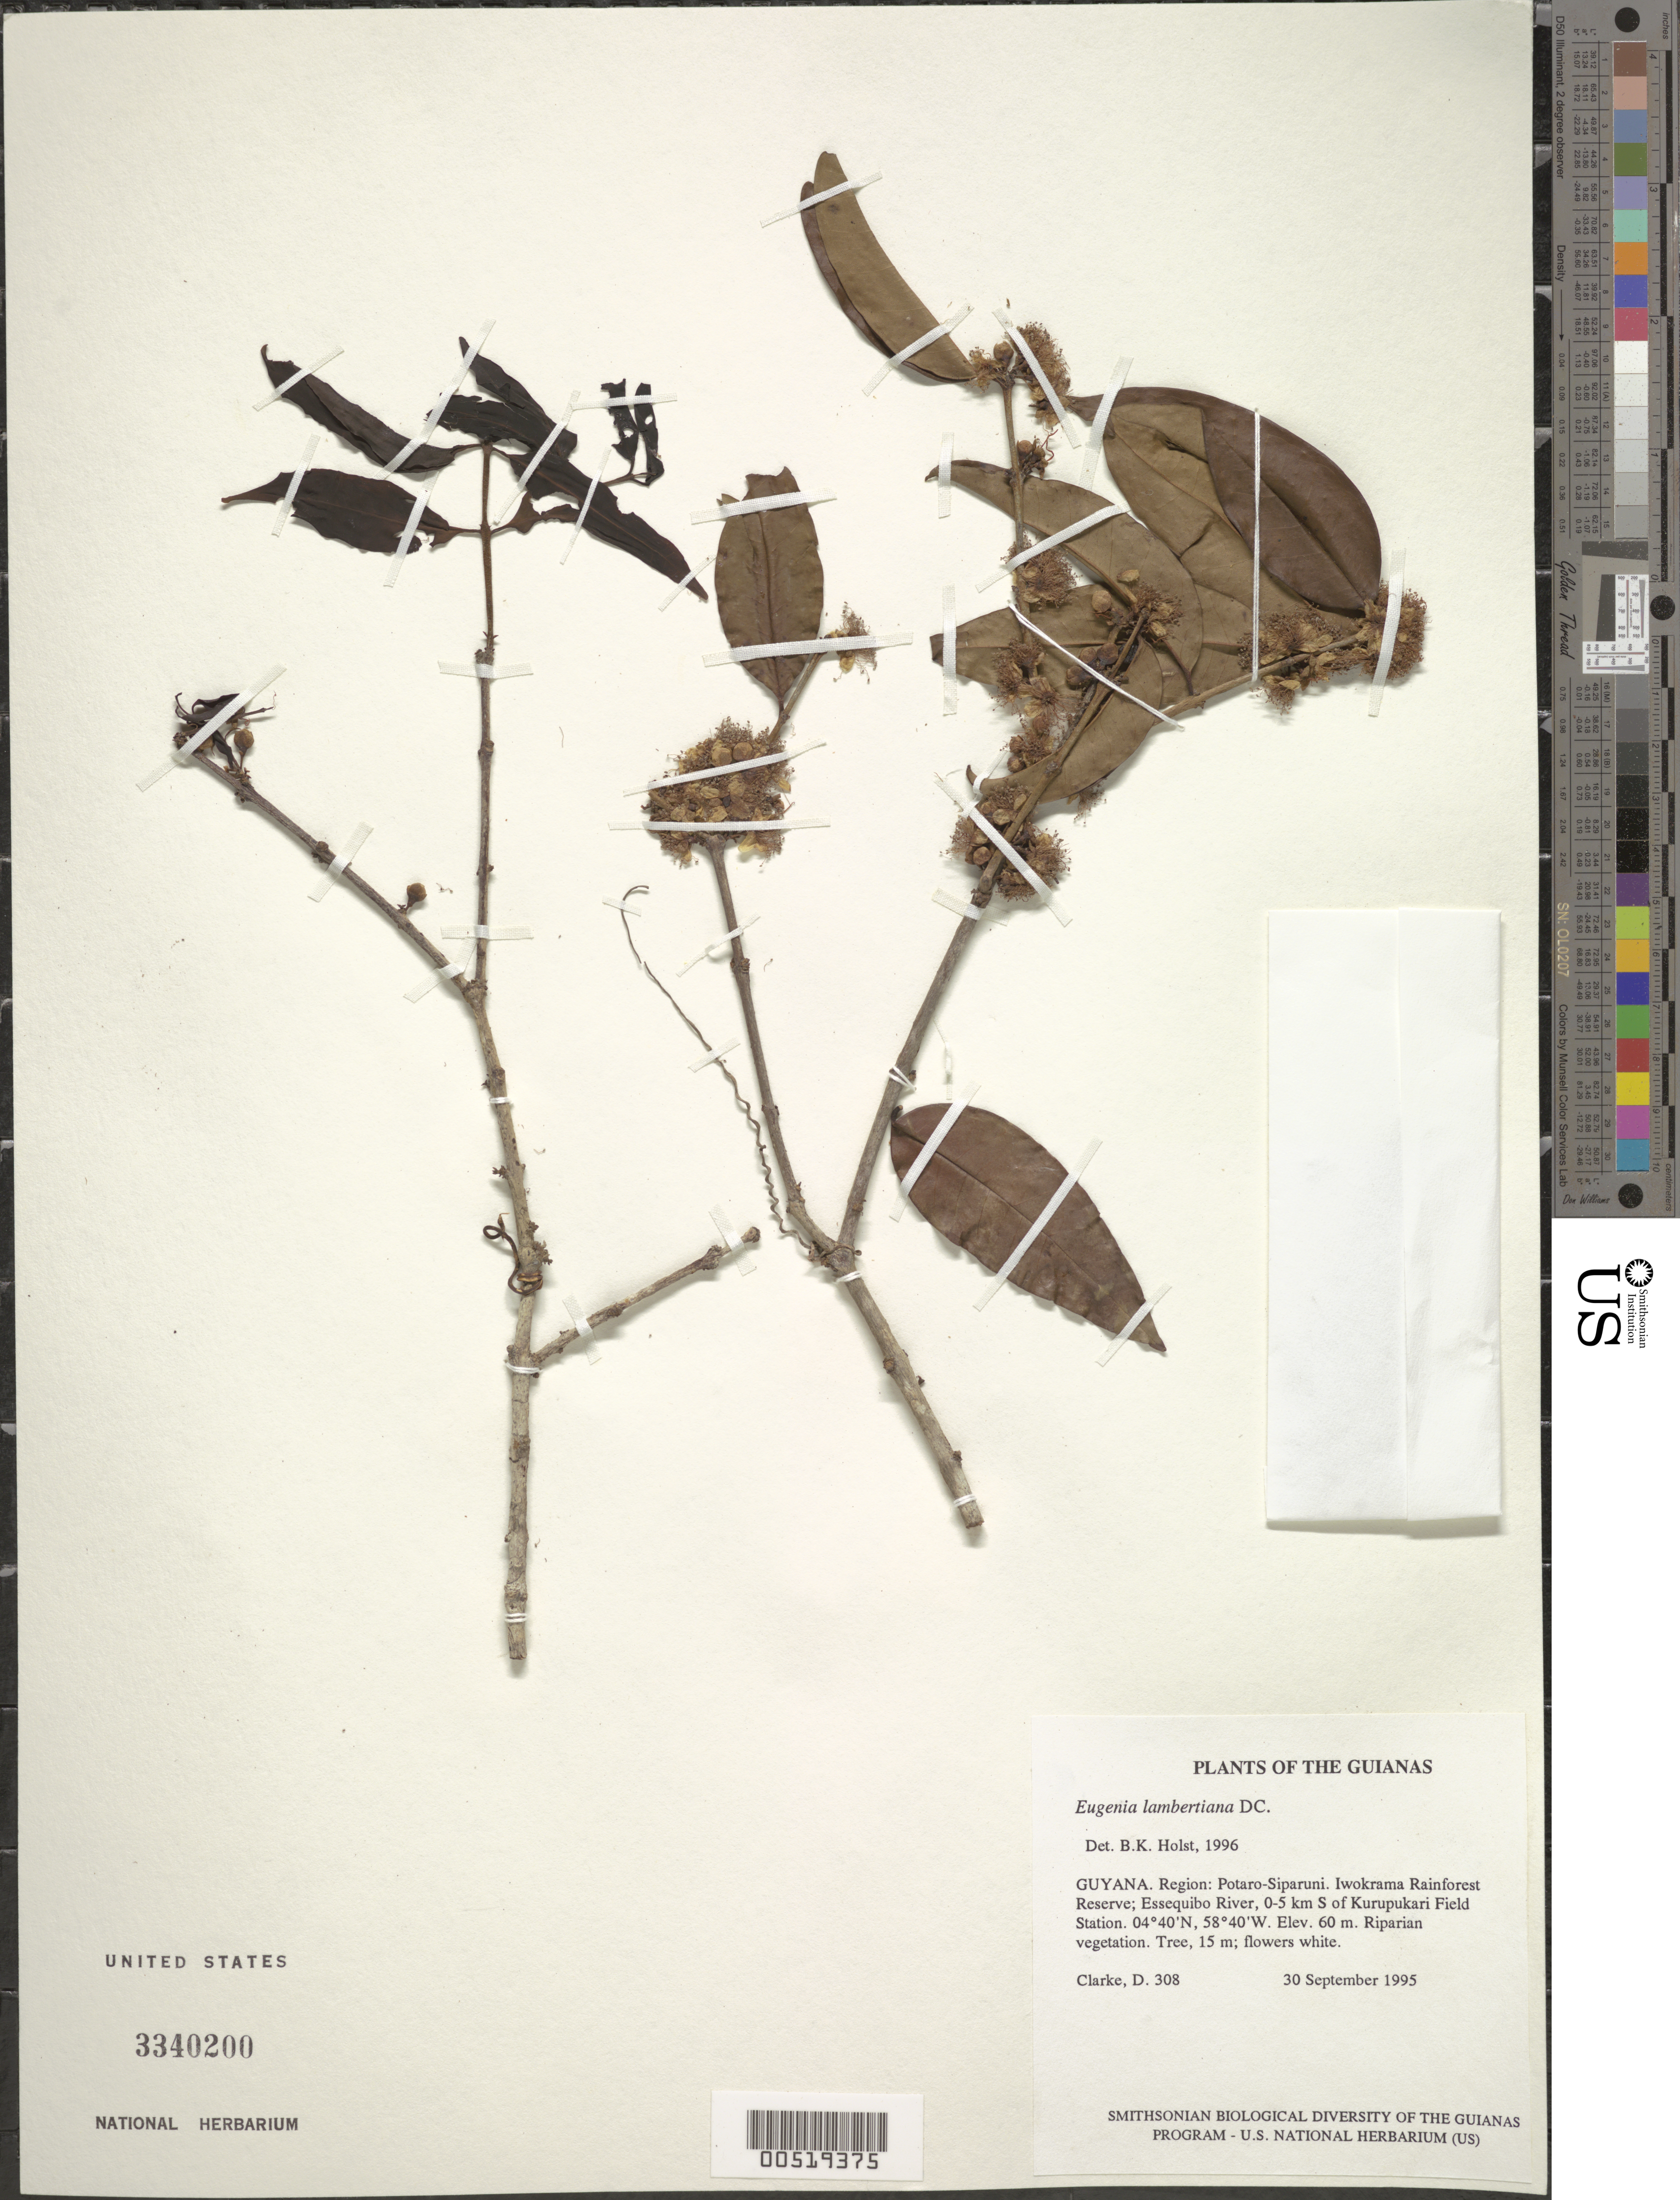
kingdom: Plantae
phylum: Tracheophyta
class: Magnoliopsida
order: Myrtales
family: Myrtaceae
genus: Eugenia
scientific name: Eugenia lambertiana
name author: DC.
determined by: Holst, Bruce K.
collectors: H. D. Clarke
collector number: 308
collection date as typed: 30 September 1995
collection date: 1995-09-30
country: Guyana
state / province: Potaro-Siparuni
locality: Iwokrama Rainforest Reserve; Essequibo River, 0-5 km S of Kurupukari Field Station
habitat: Riparian vegetation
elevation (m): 60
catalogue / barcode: US 3340200